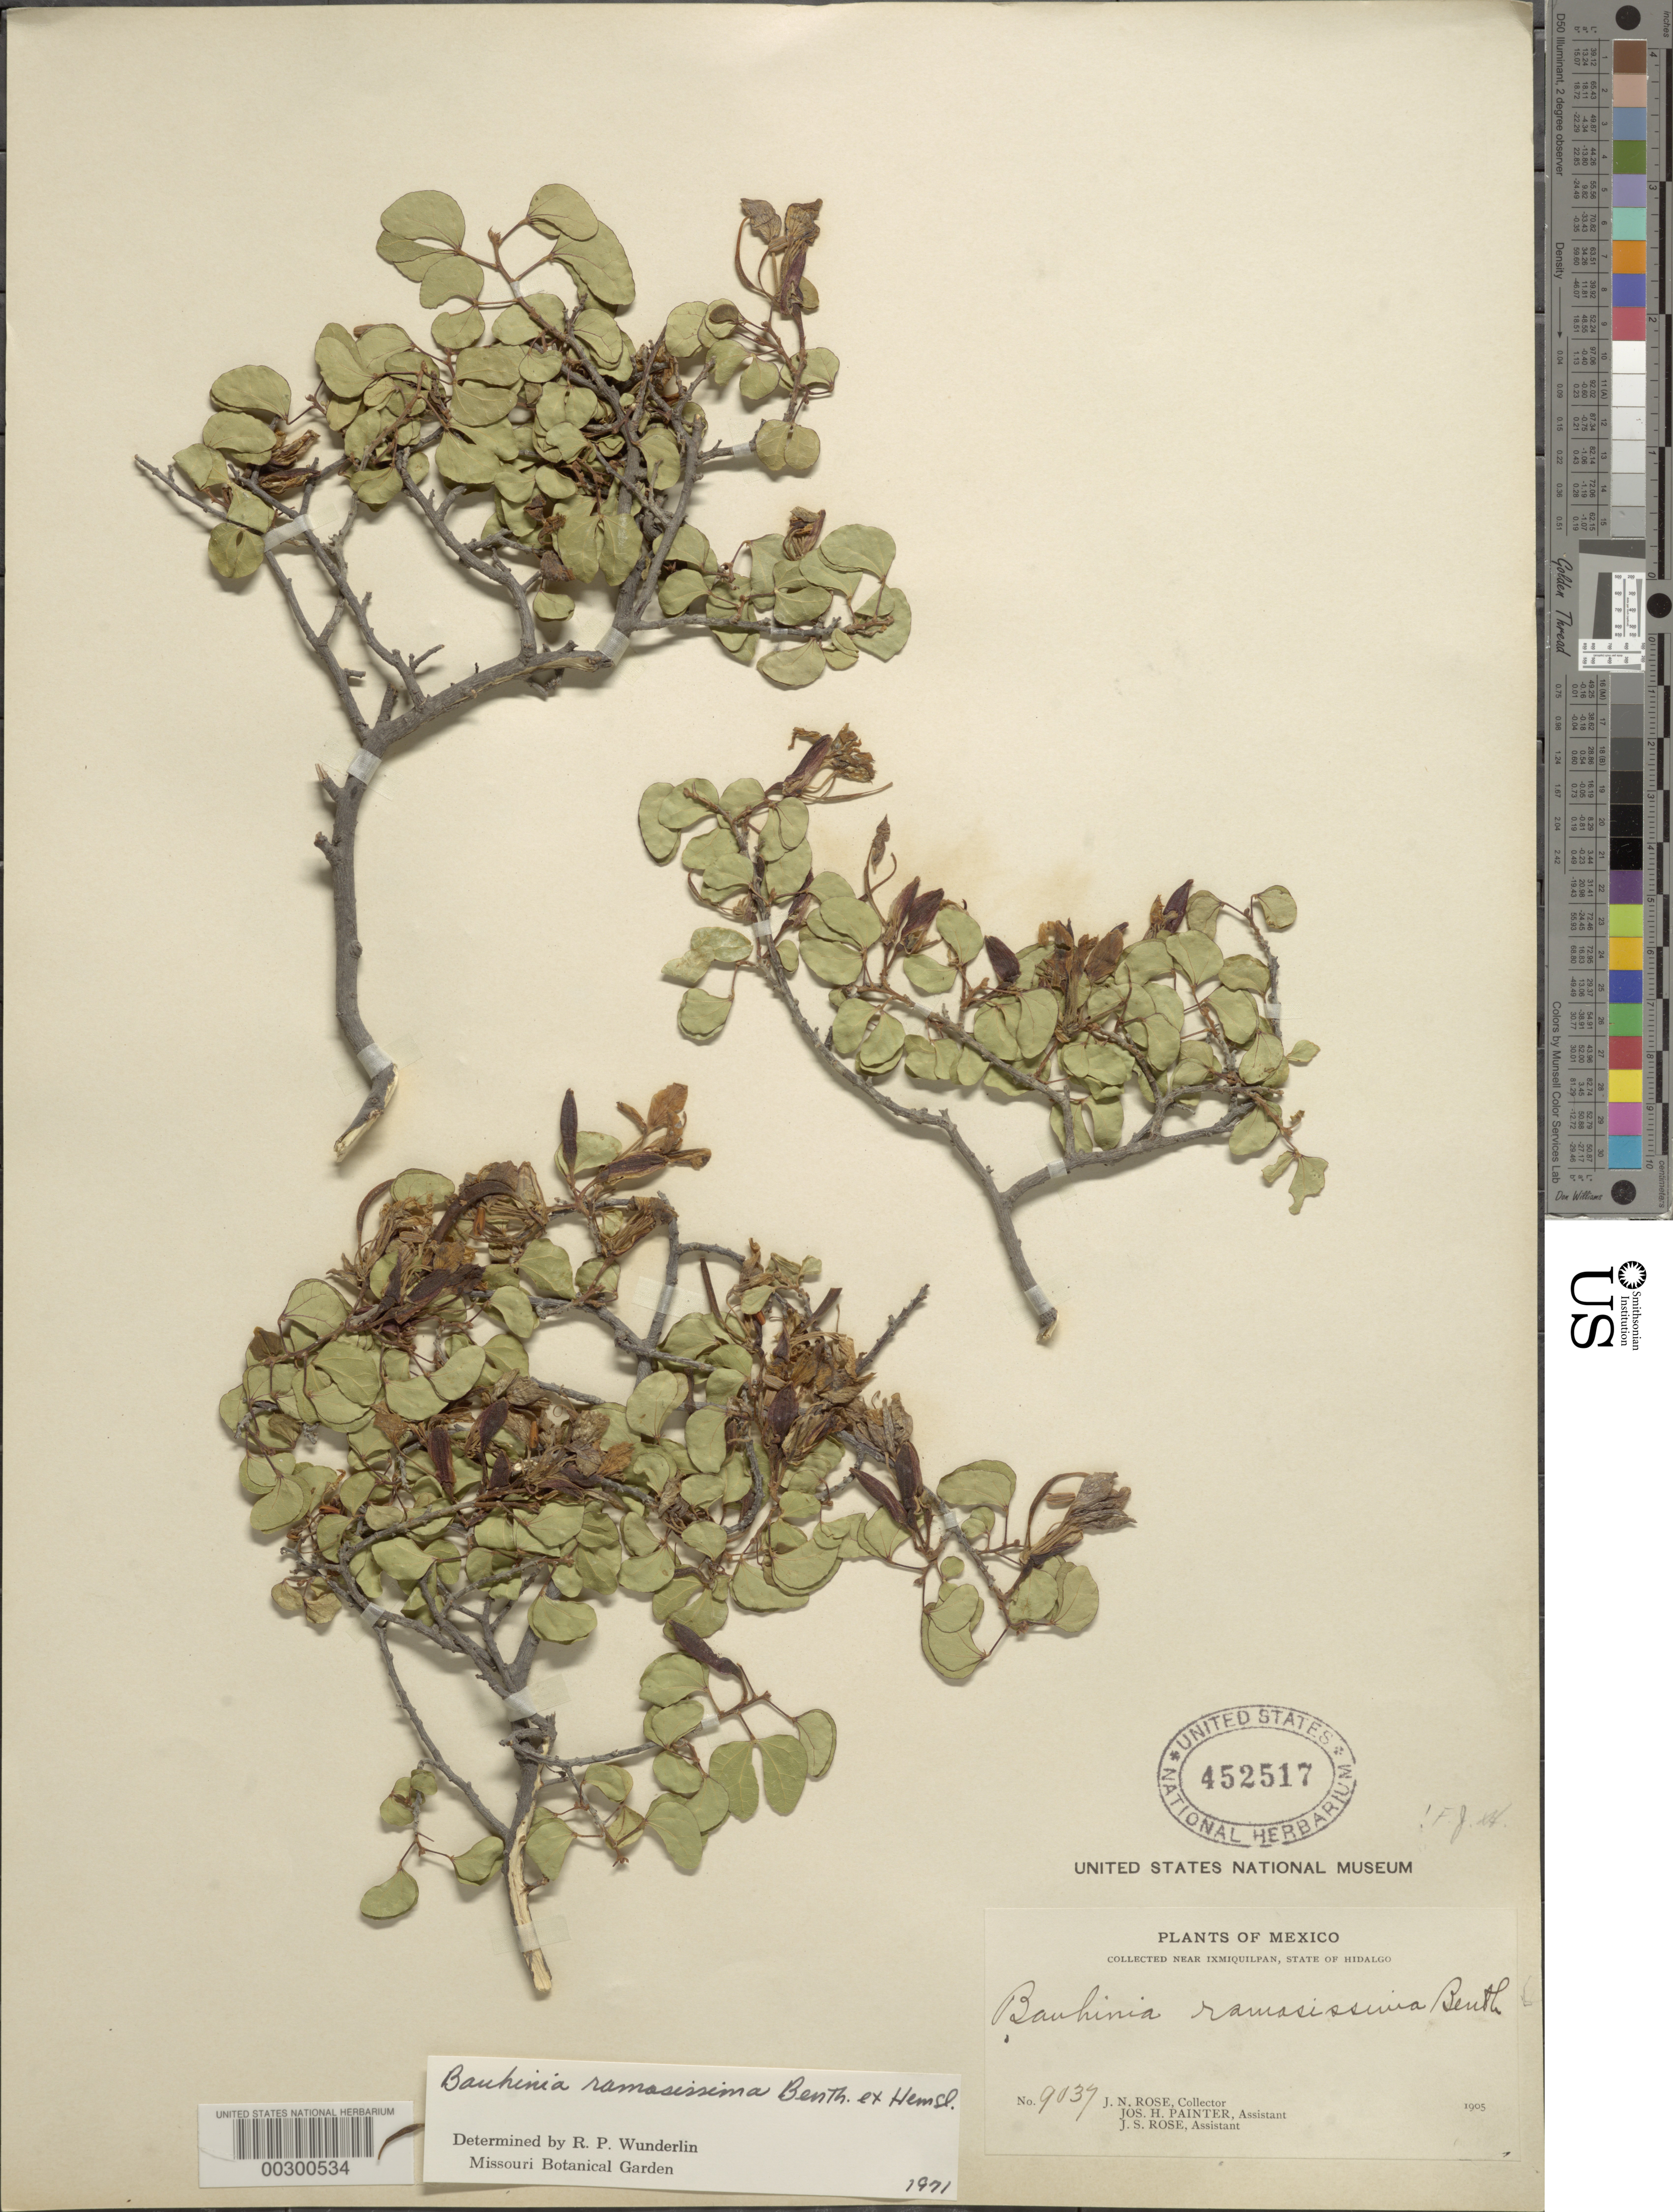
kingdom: Plantae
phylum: Tracheophyta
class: Magnoliopsida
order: Fabales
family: Fabaceae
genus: Bauhinia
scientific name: Bauhinia ramosissima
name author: Benth. ex Hemsl.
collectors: J. N. Rose, J. H. Painter & J. S. Rose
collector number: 9037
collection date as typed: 1905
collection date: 1905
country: Mexico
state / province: Hidalgo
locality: Near Ixmiquilpan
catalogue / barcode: US 452517